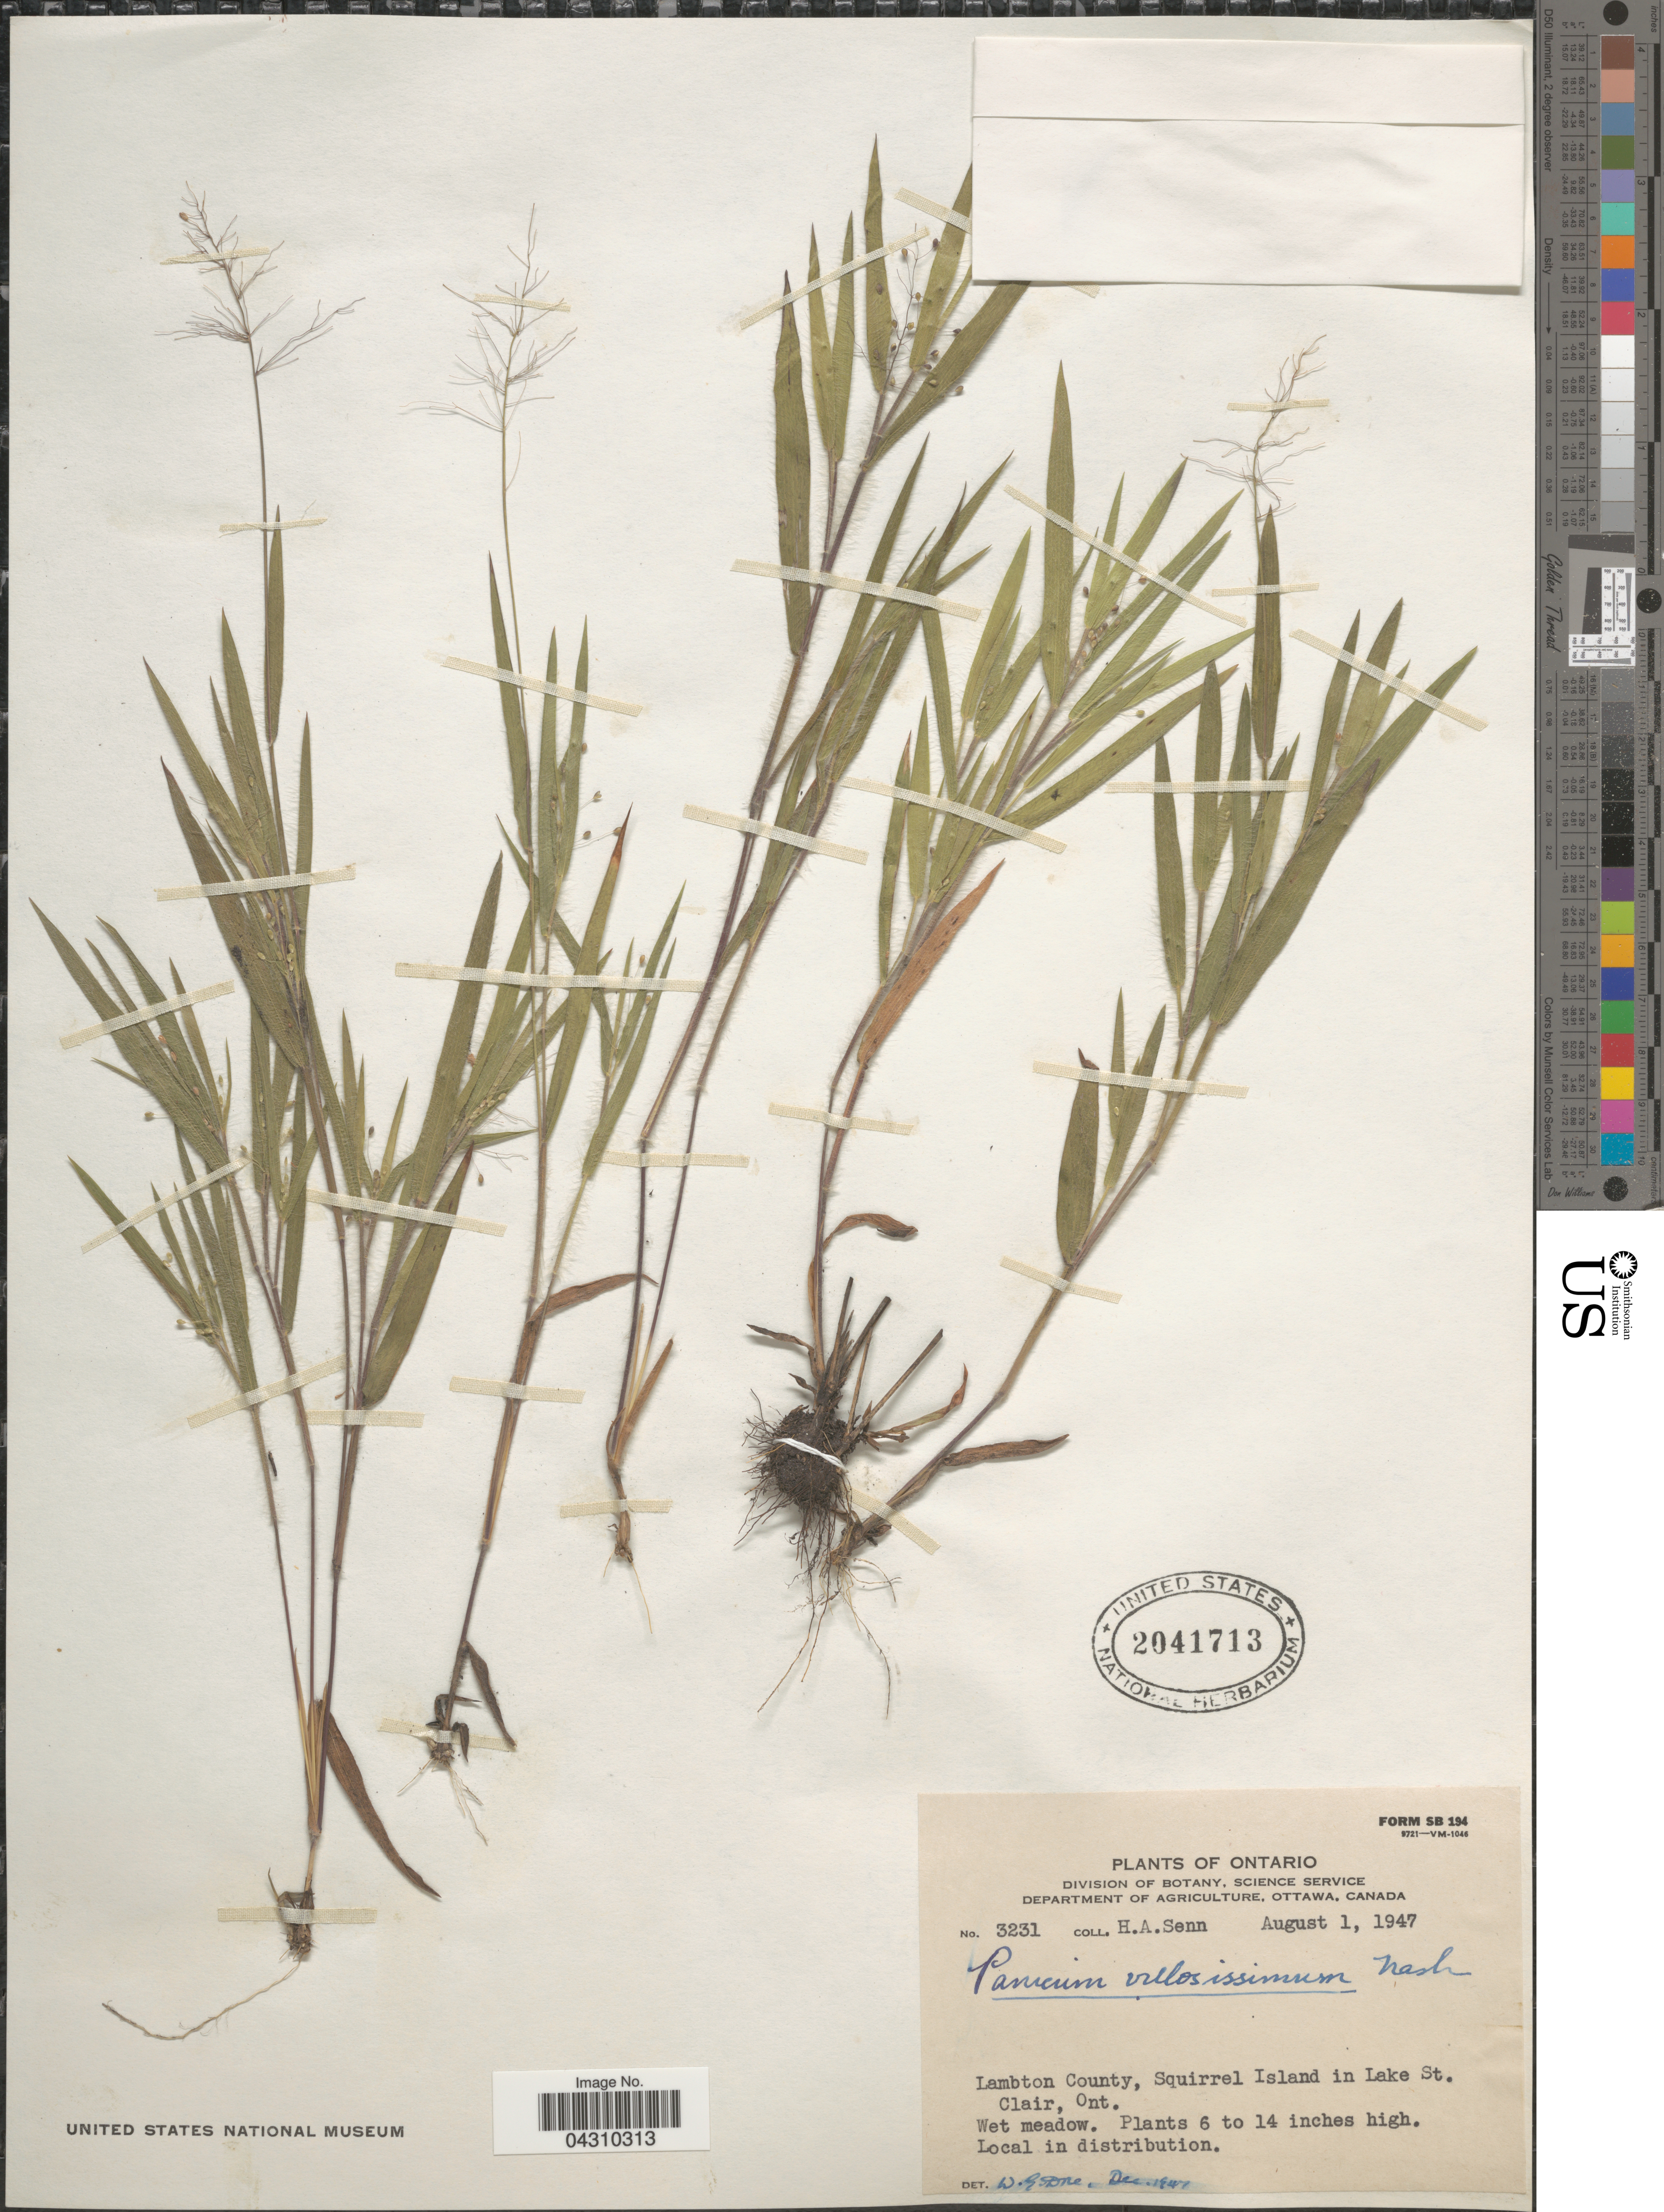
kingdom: Plantae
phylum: Tracheophyta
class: Liliopsida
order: Poales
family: Poaceae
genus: Dichanthelium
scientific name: Dichanthelium acuminatum var. acuminatum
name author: (Sw.) Gould & C.A. Clark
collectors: H. Senn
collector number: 3231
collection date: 1947-08-01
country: Canada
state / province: Ontario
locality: Lambton County, Squirrel Island in Lake St. Clair. Wet meadow.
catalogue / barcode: US 2041713